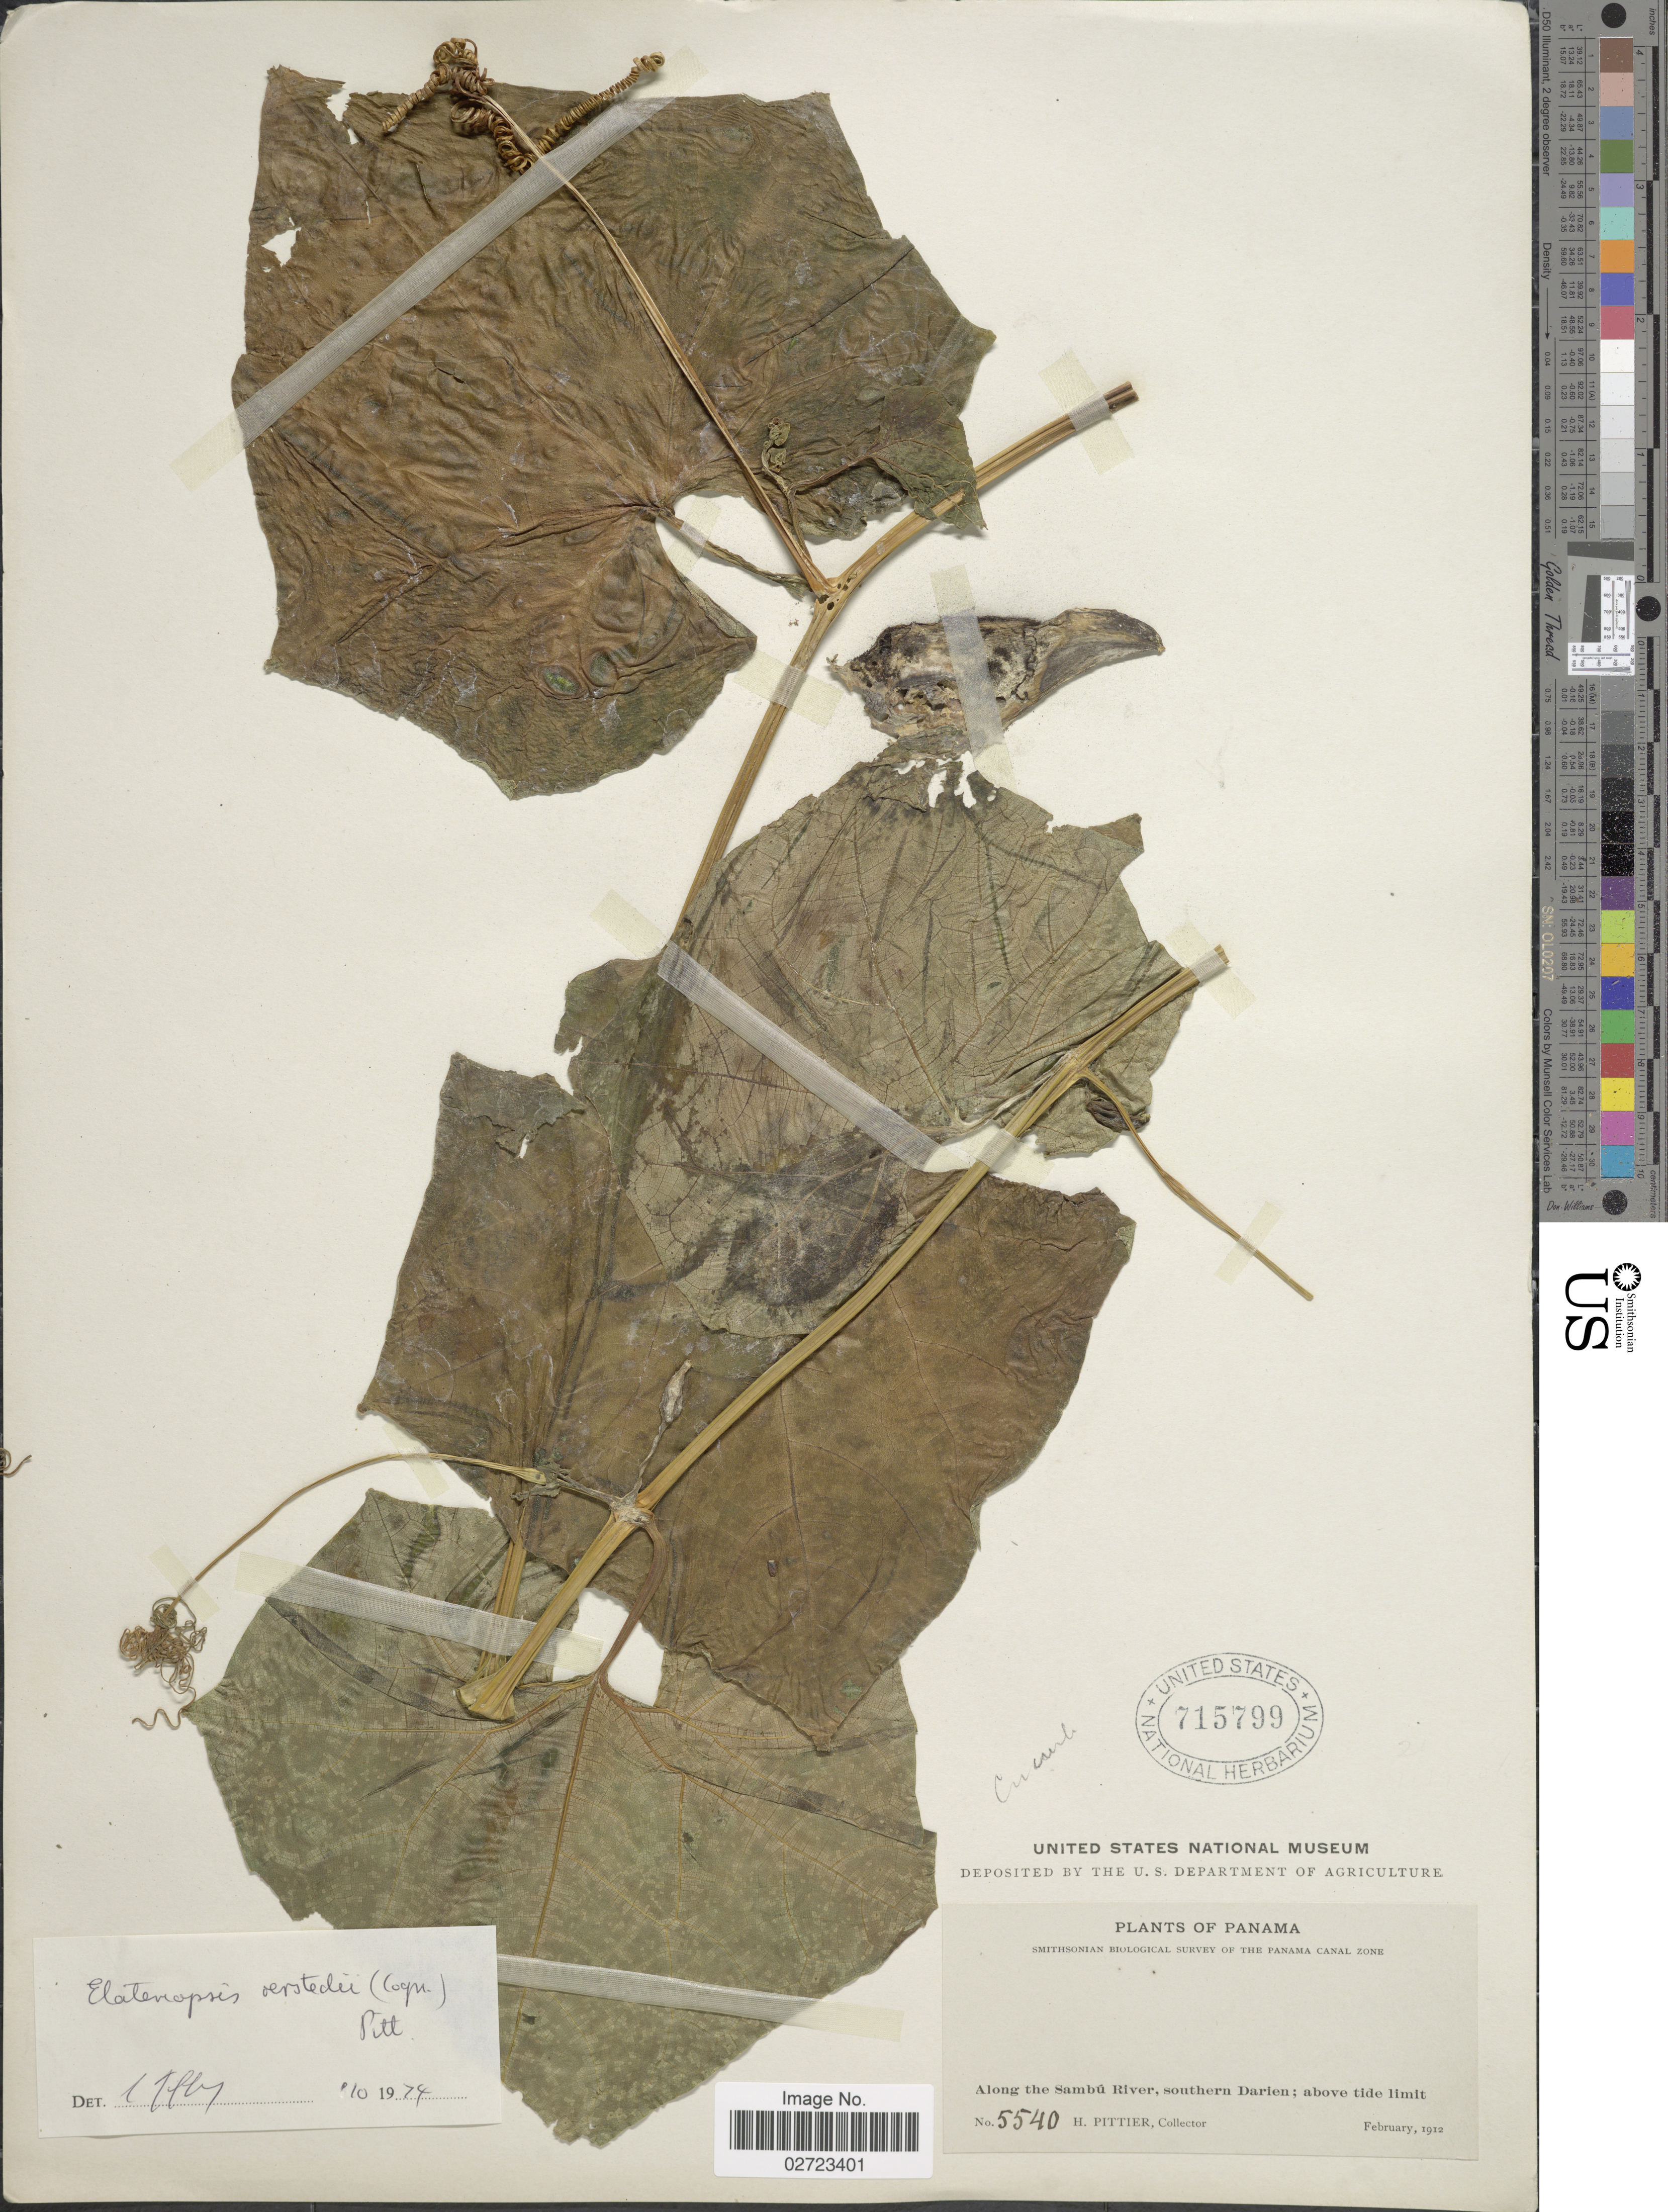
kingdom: Plantae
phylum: Tracheophyta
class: Magnoliopsida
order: Cucurbitales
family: Cucurbitaceae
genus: Hanburia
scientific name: Hanburia oerstedii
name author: (Cogn.) H. Schaef. & S.S. Renner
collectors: H. F. Pittier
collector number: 5540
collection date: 1912-02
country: Panama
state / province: Darién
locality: The Panama Canal Zone, along the Sambu River, southern Darien.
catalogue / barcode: US 715799